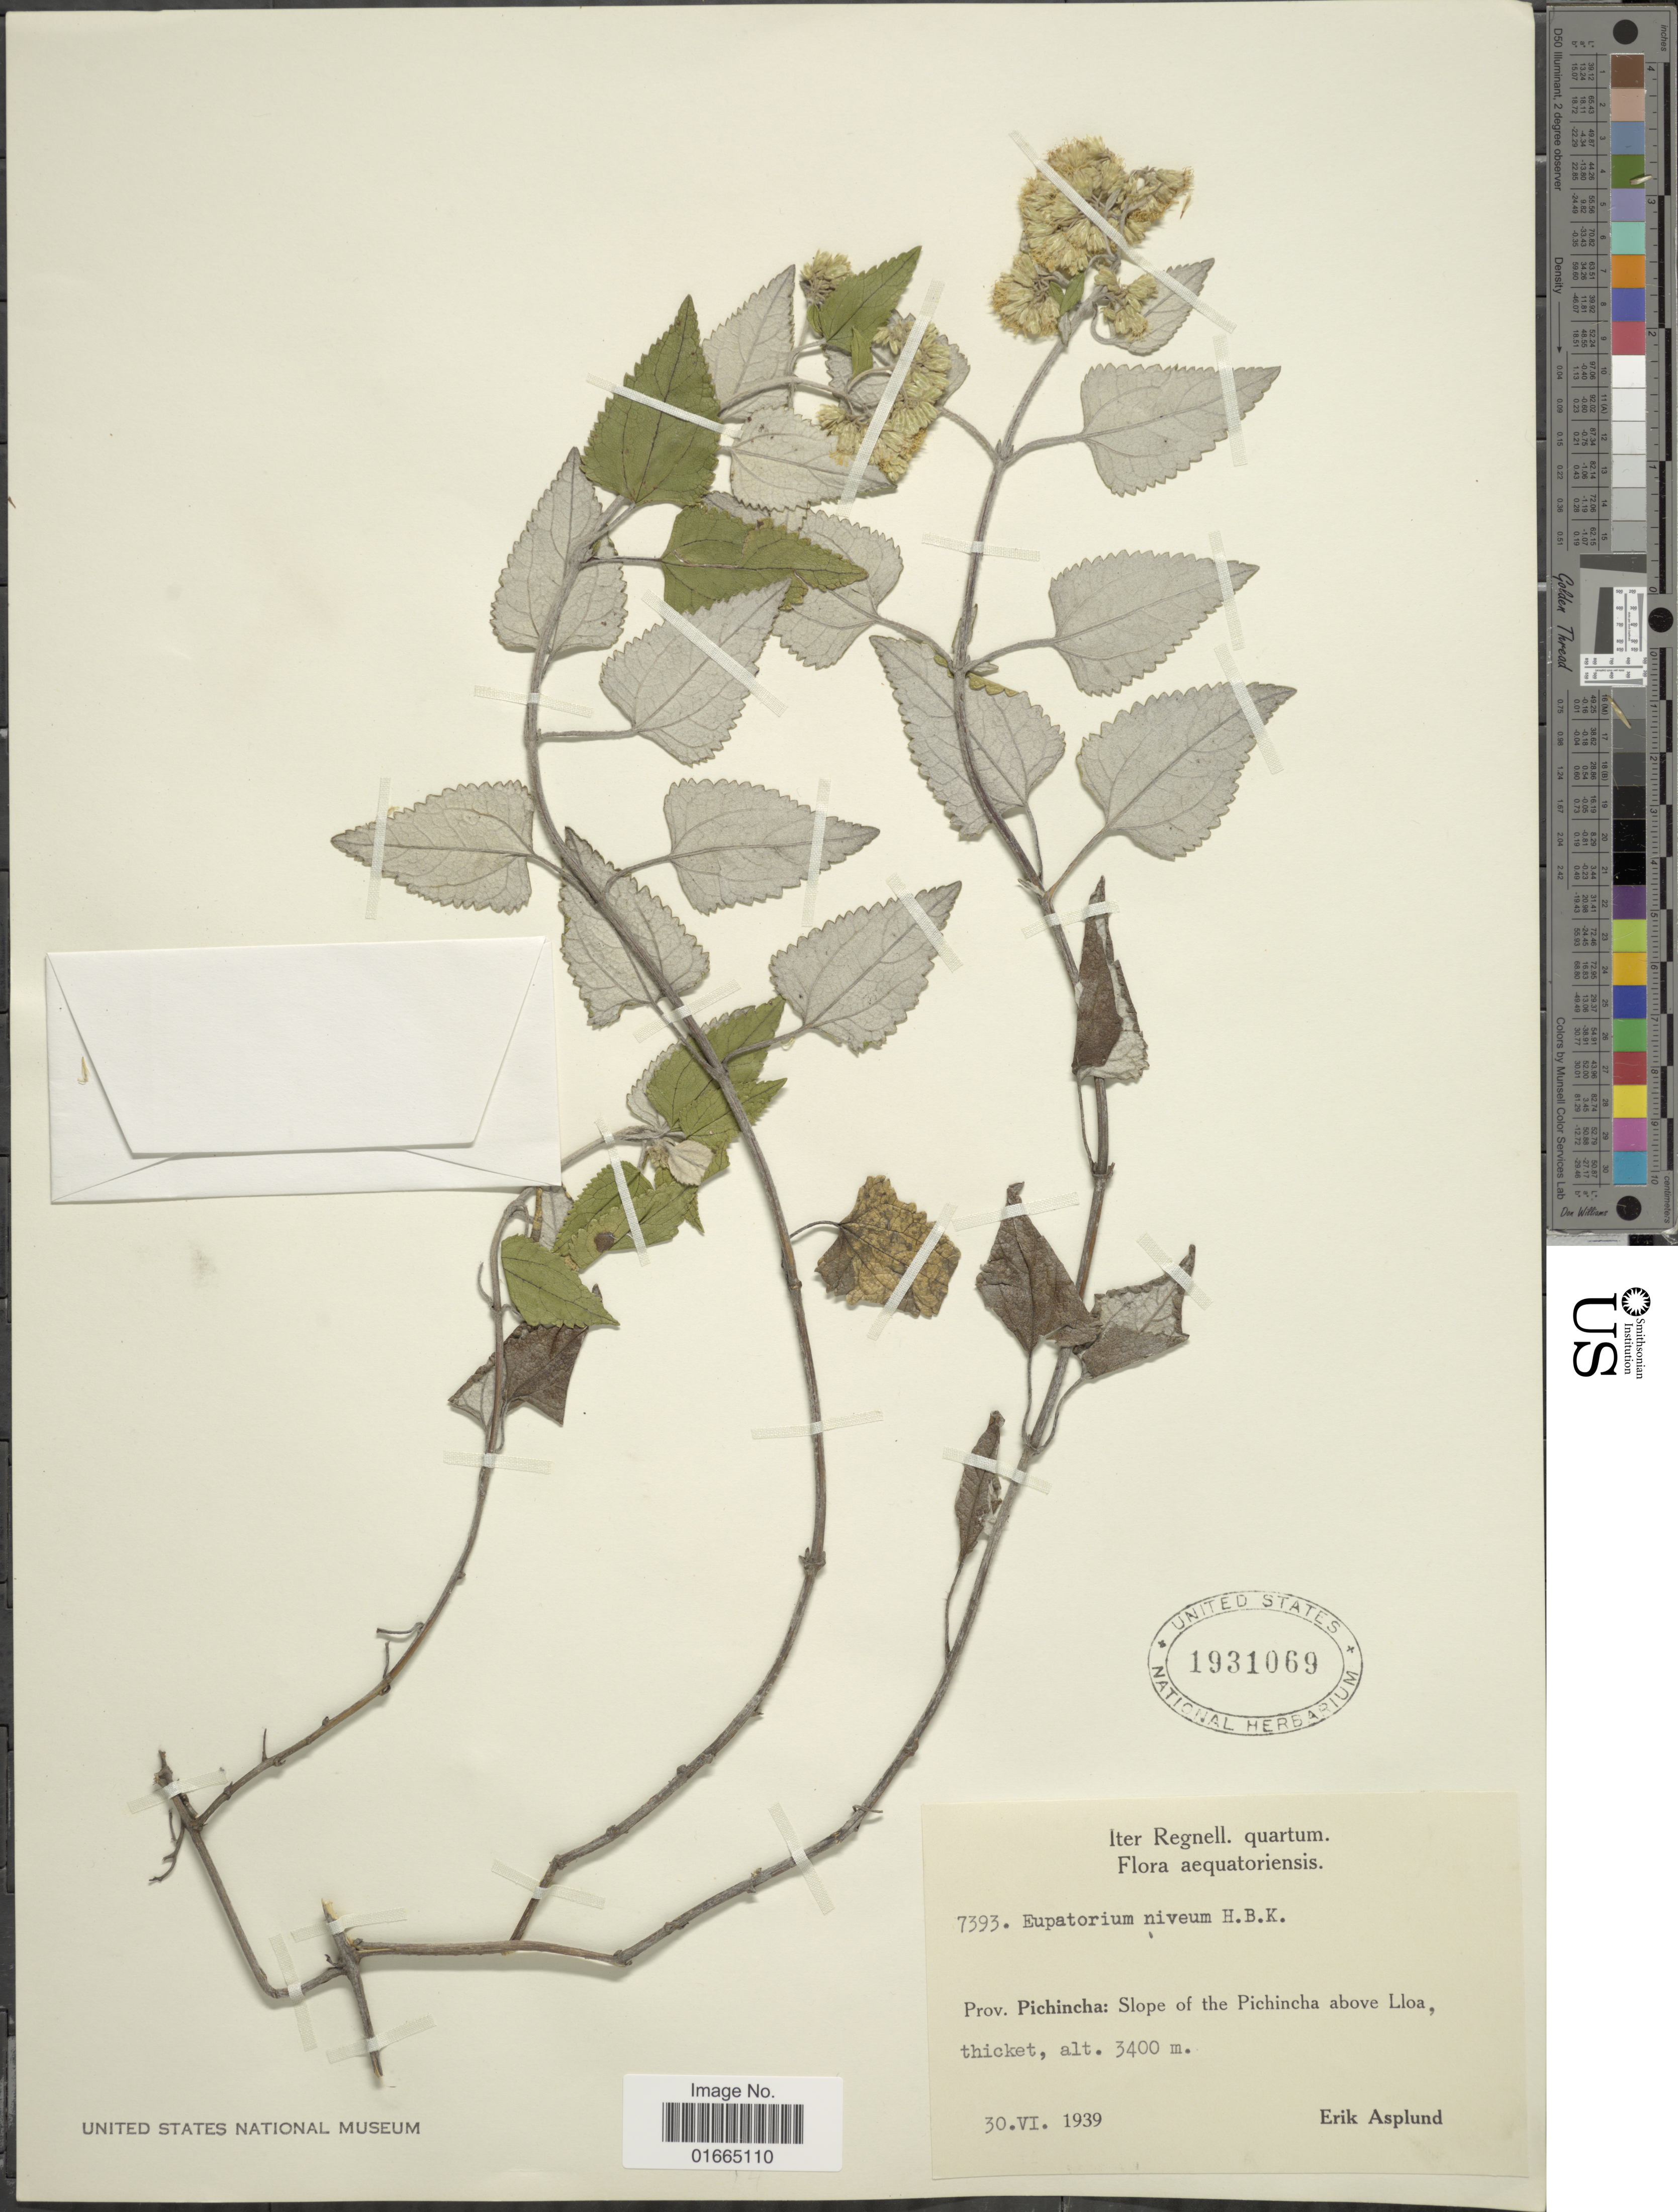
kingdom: Plantae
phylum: Tracheophyta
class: Magnoliopsida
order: Asterales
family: Asteraceae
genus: Cronquistianthus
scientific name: Cronquistianthus niveus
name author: (Kunth) R.M. King & H. Rob.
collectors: E. Asplund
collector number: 7393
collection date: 1939-06-30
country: Ecuador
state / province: Pichincha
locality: Prov. Pichincha: Slope of the Pichincha above Lloa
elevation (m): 3400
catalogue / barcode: US 1931069